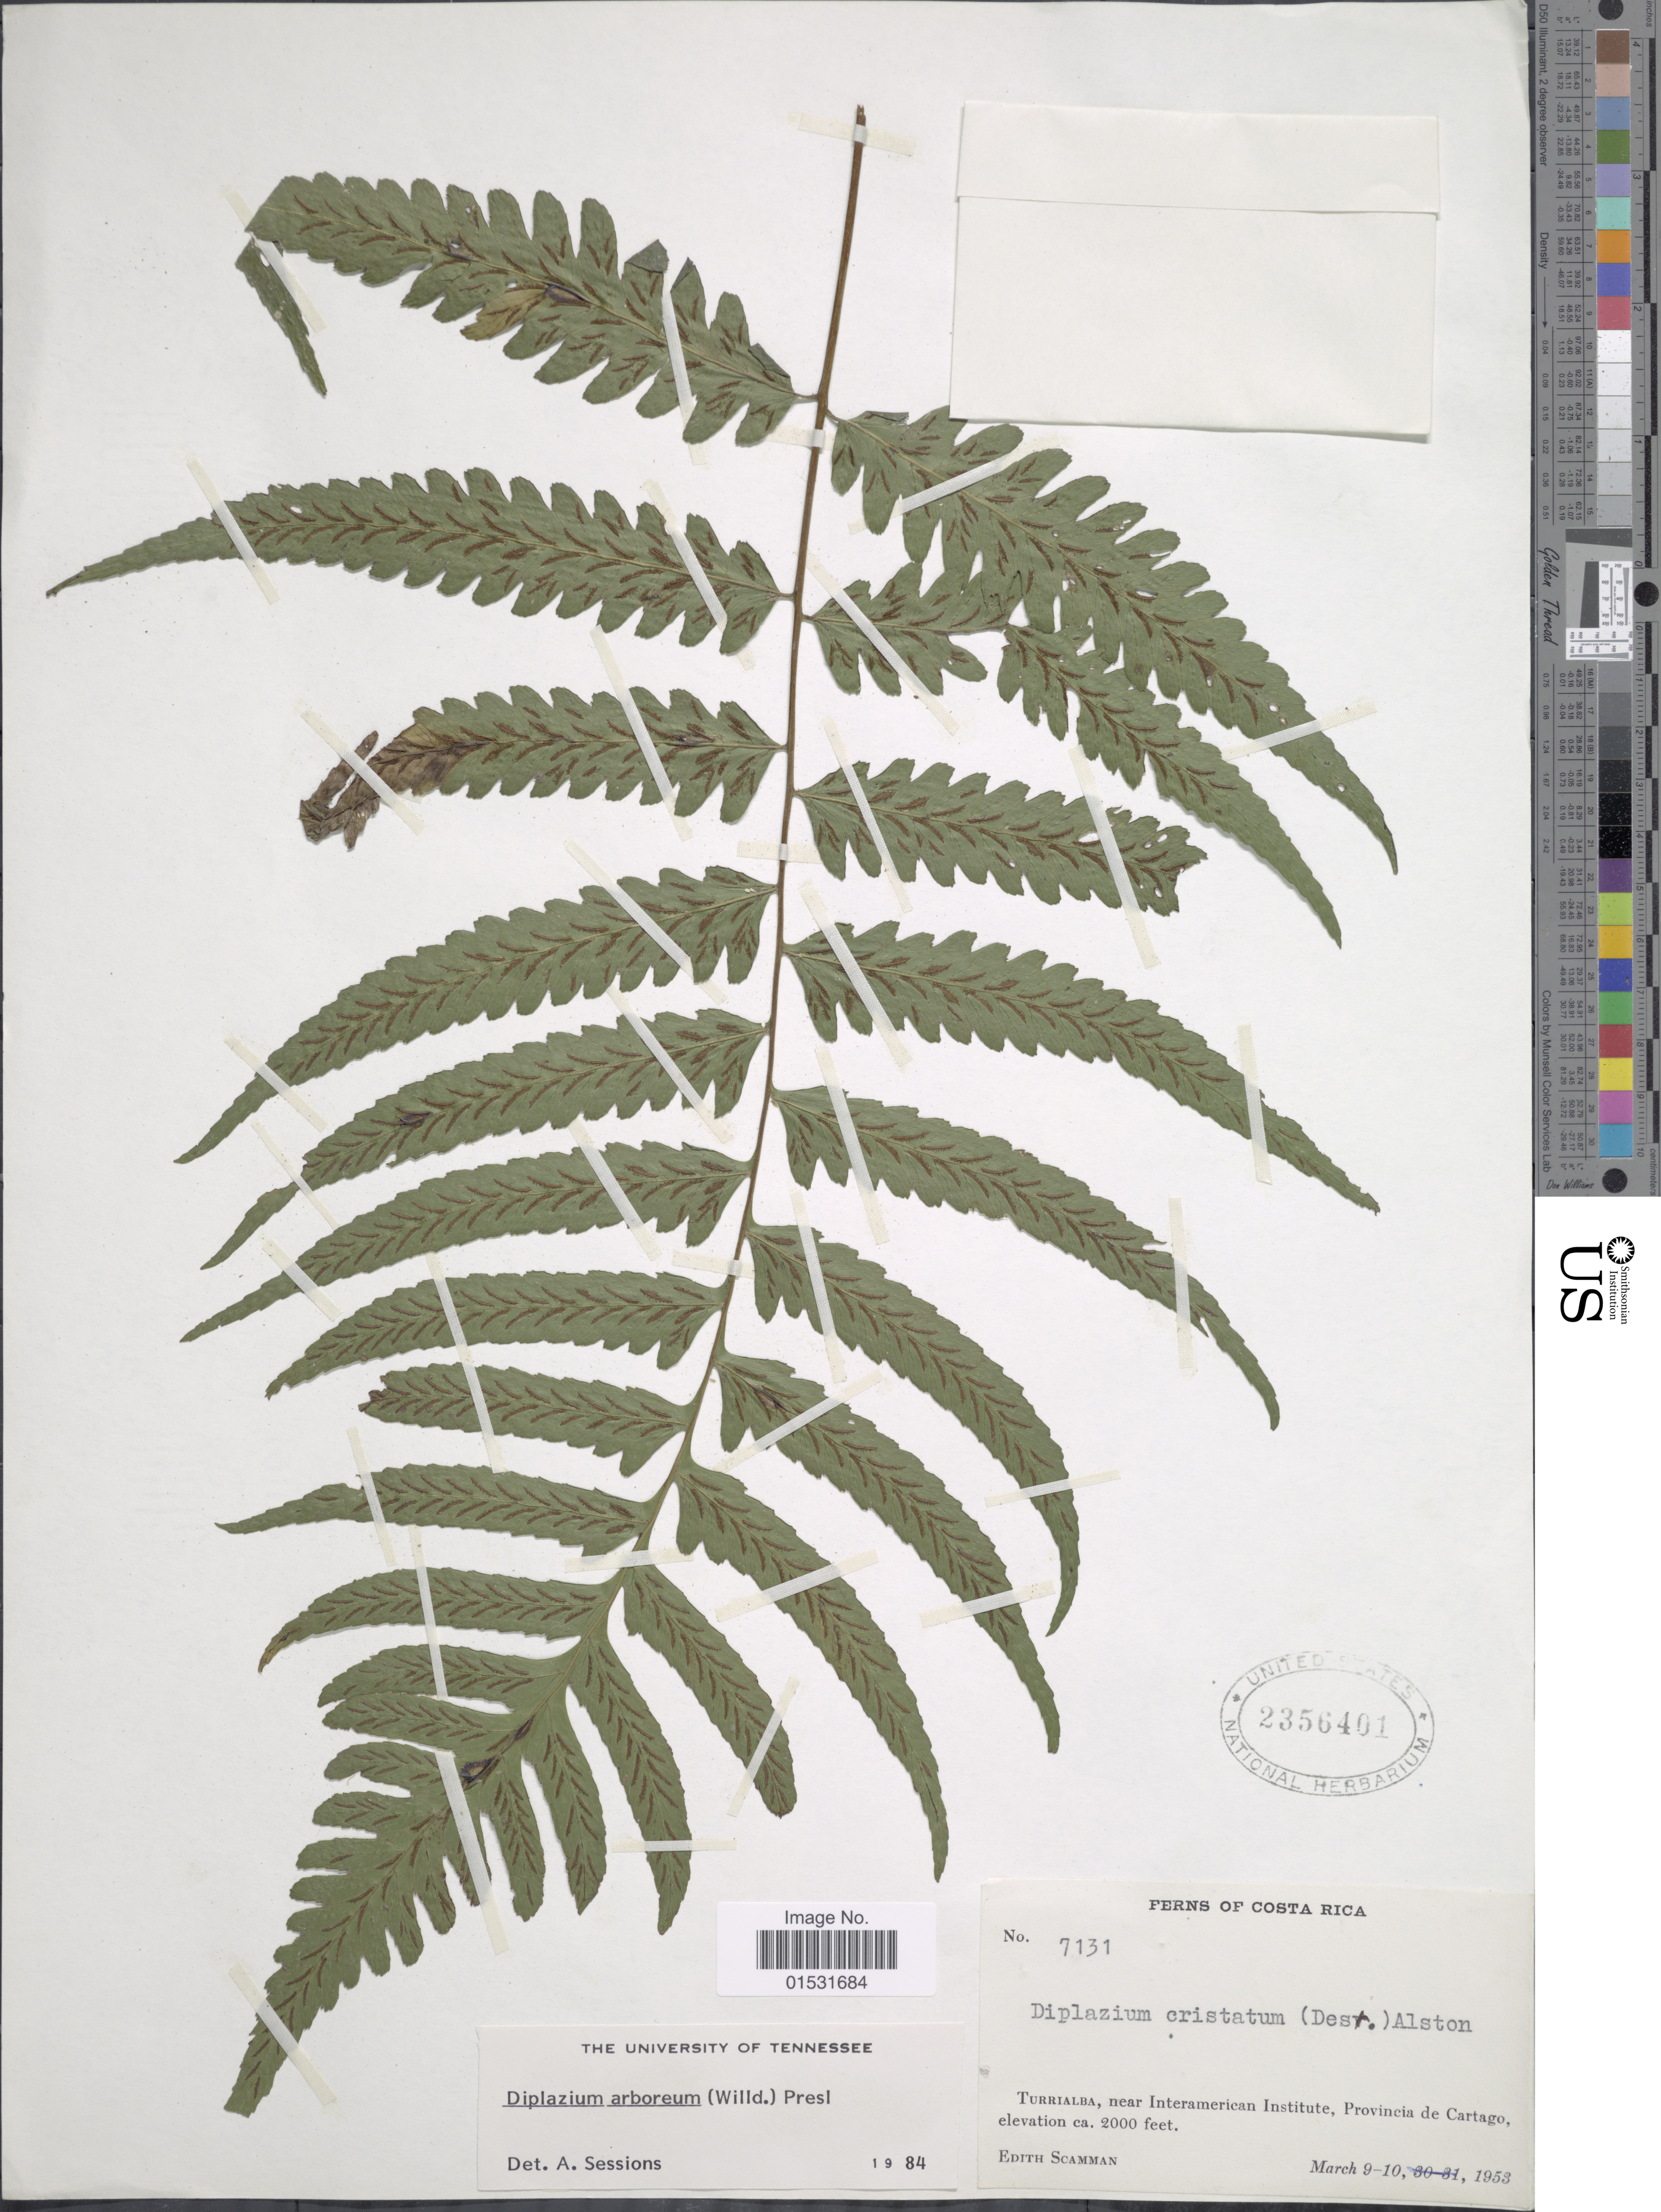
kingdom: Plantae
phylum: Tracheophyta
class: Polypodiopsida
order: Polypodiales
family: Athyriaceae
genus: Diplazium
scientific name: Diplazium cristatum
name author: (Desr.) Alston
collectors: E. Scamman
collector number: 7131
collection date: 1953-03-09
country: Costa Rica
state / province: Cartago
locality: Turrialba, near Interamerican Institute, Province de Cartago.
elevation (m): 610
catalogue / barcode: US 2356401